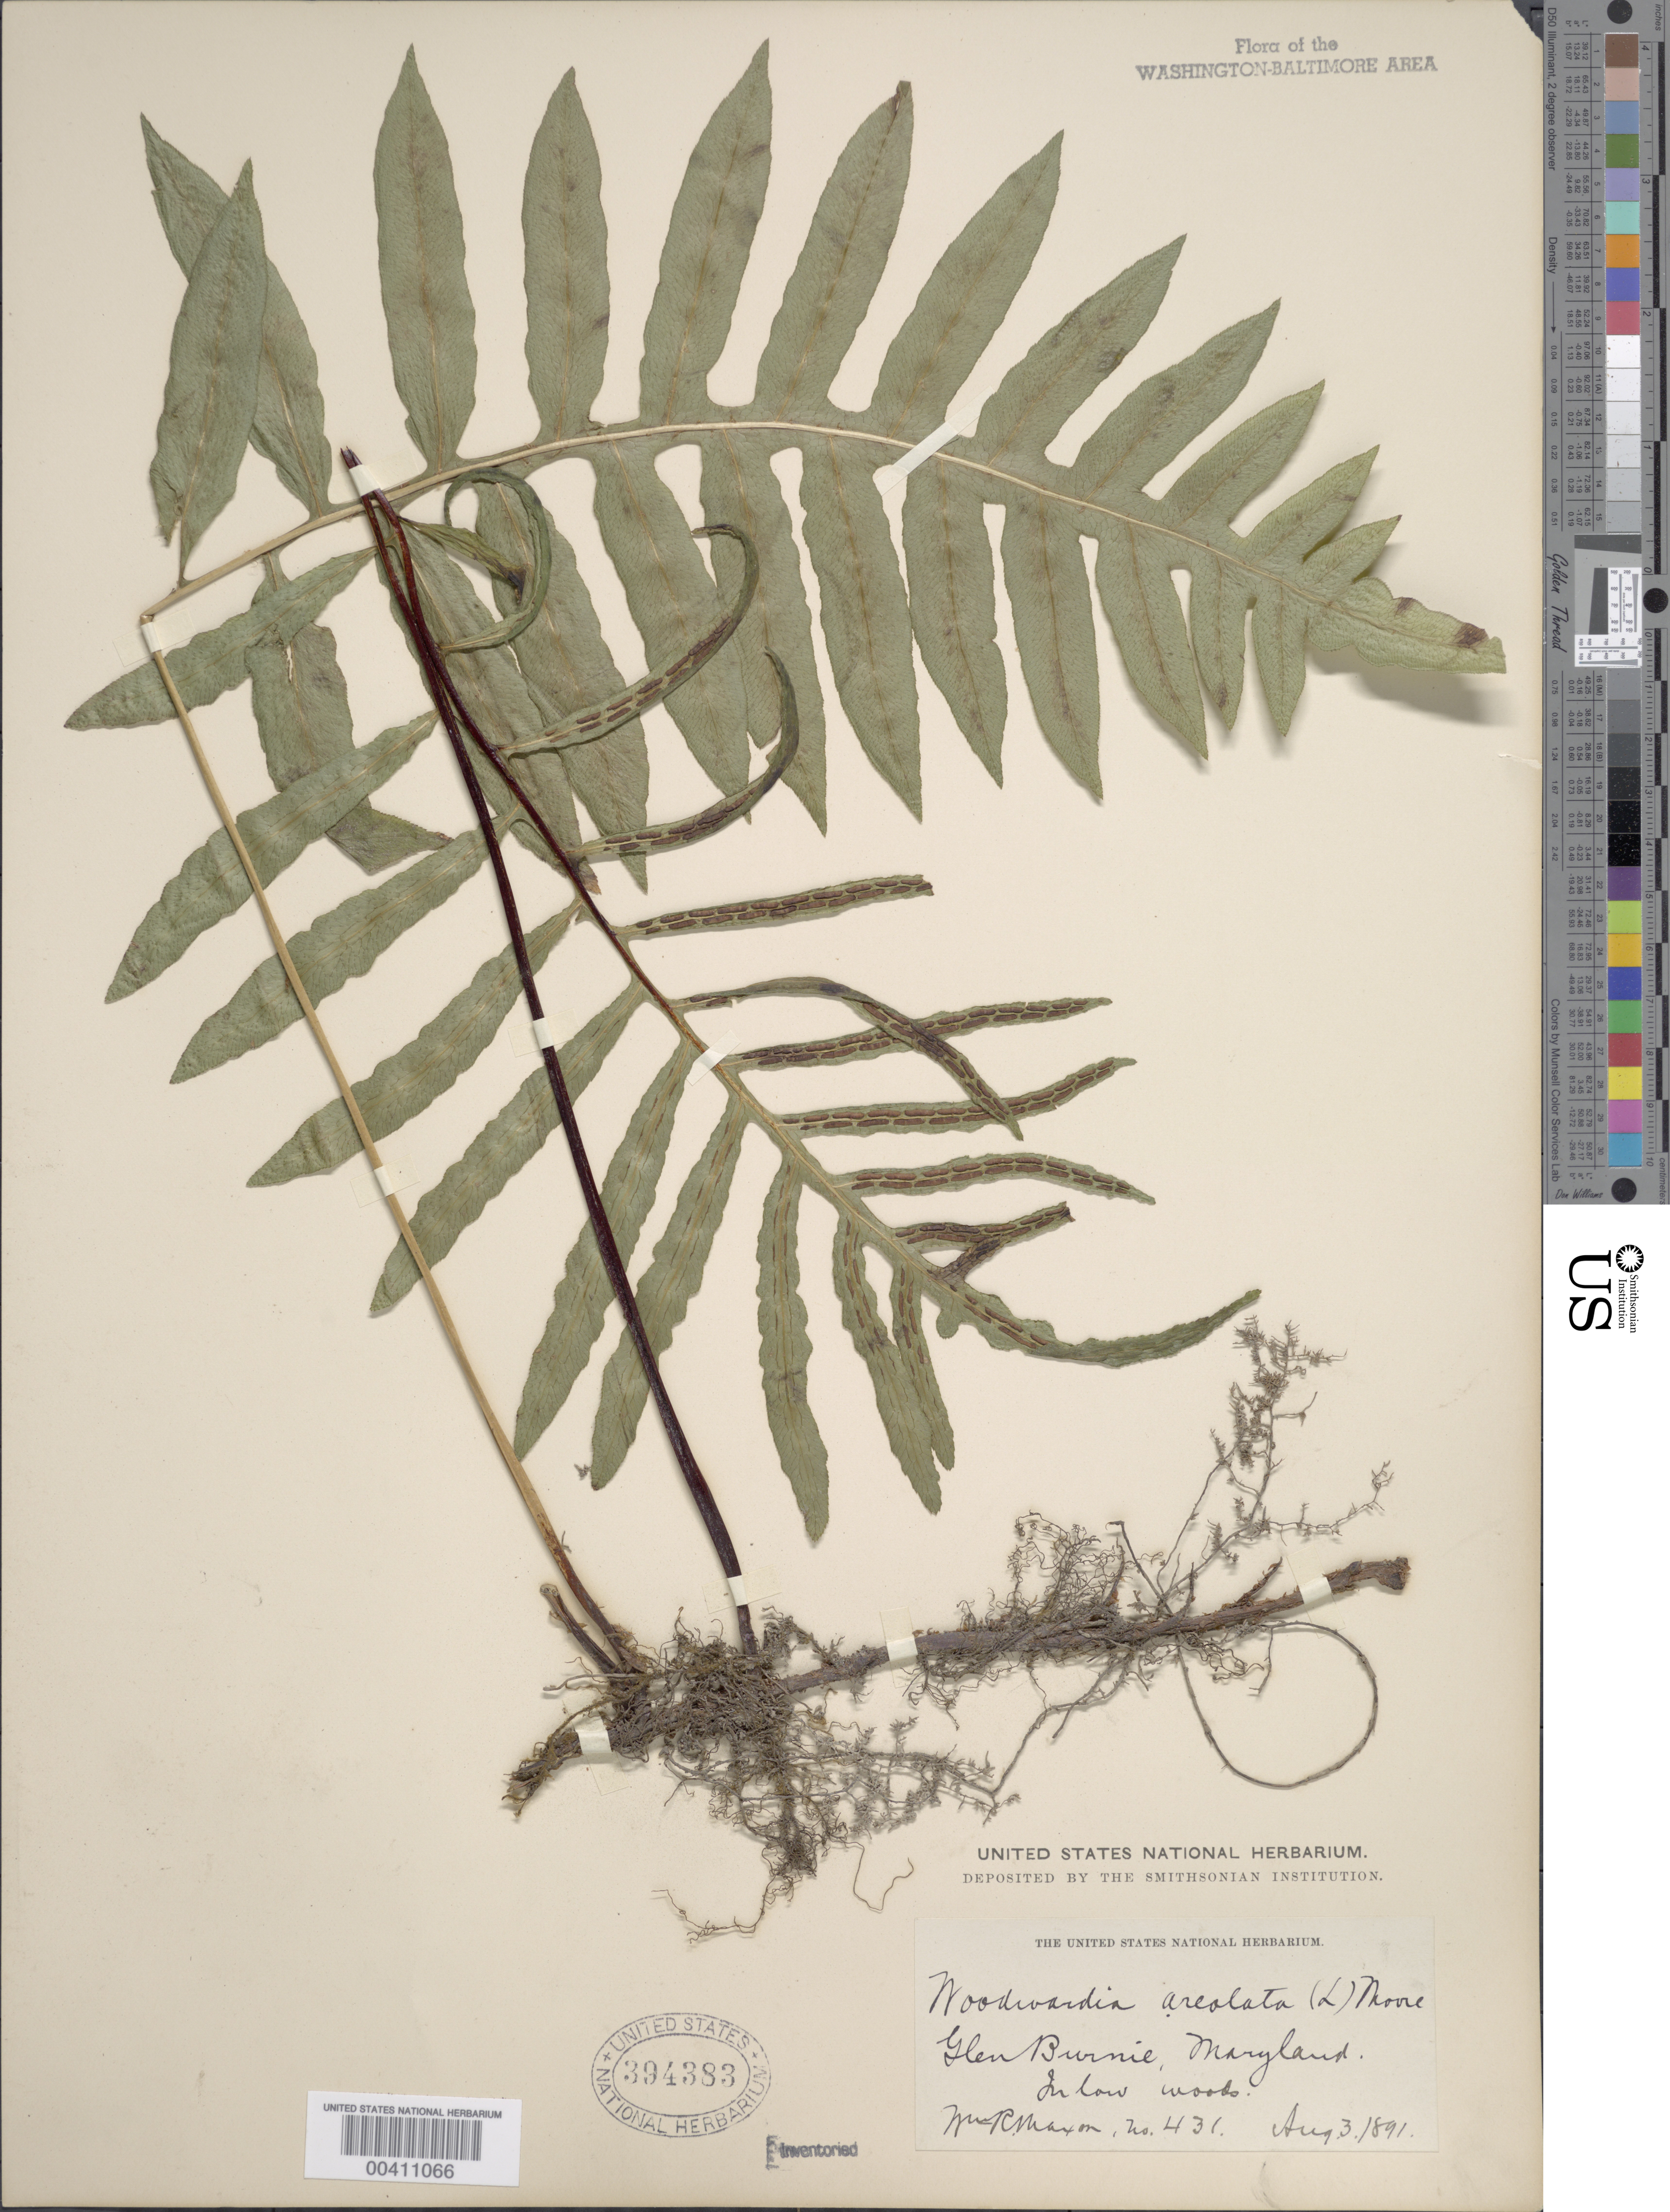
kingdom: Plantae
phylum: Tracheophyta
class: Polypodiopsida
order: Polypodiales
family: Blechnaceae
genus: Woodwardia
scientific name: Woodwardia areolata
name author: (L.) T. Moore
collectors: W. R. Maxon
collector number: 431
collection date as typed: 03 Aug 1891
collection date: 1891-08-03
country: United States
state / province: Maryland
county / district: Anne Arundel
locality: Glen Burnie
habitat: In low woods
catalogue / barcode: US 394383